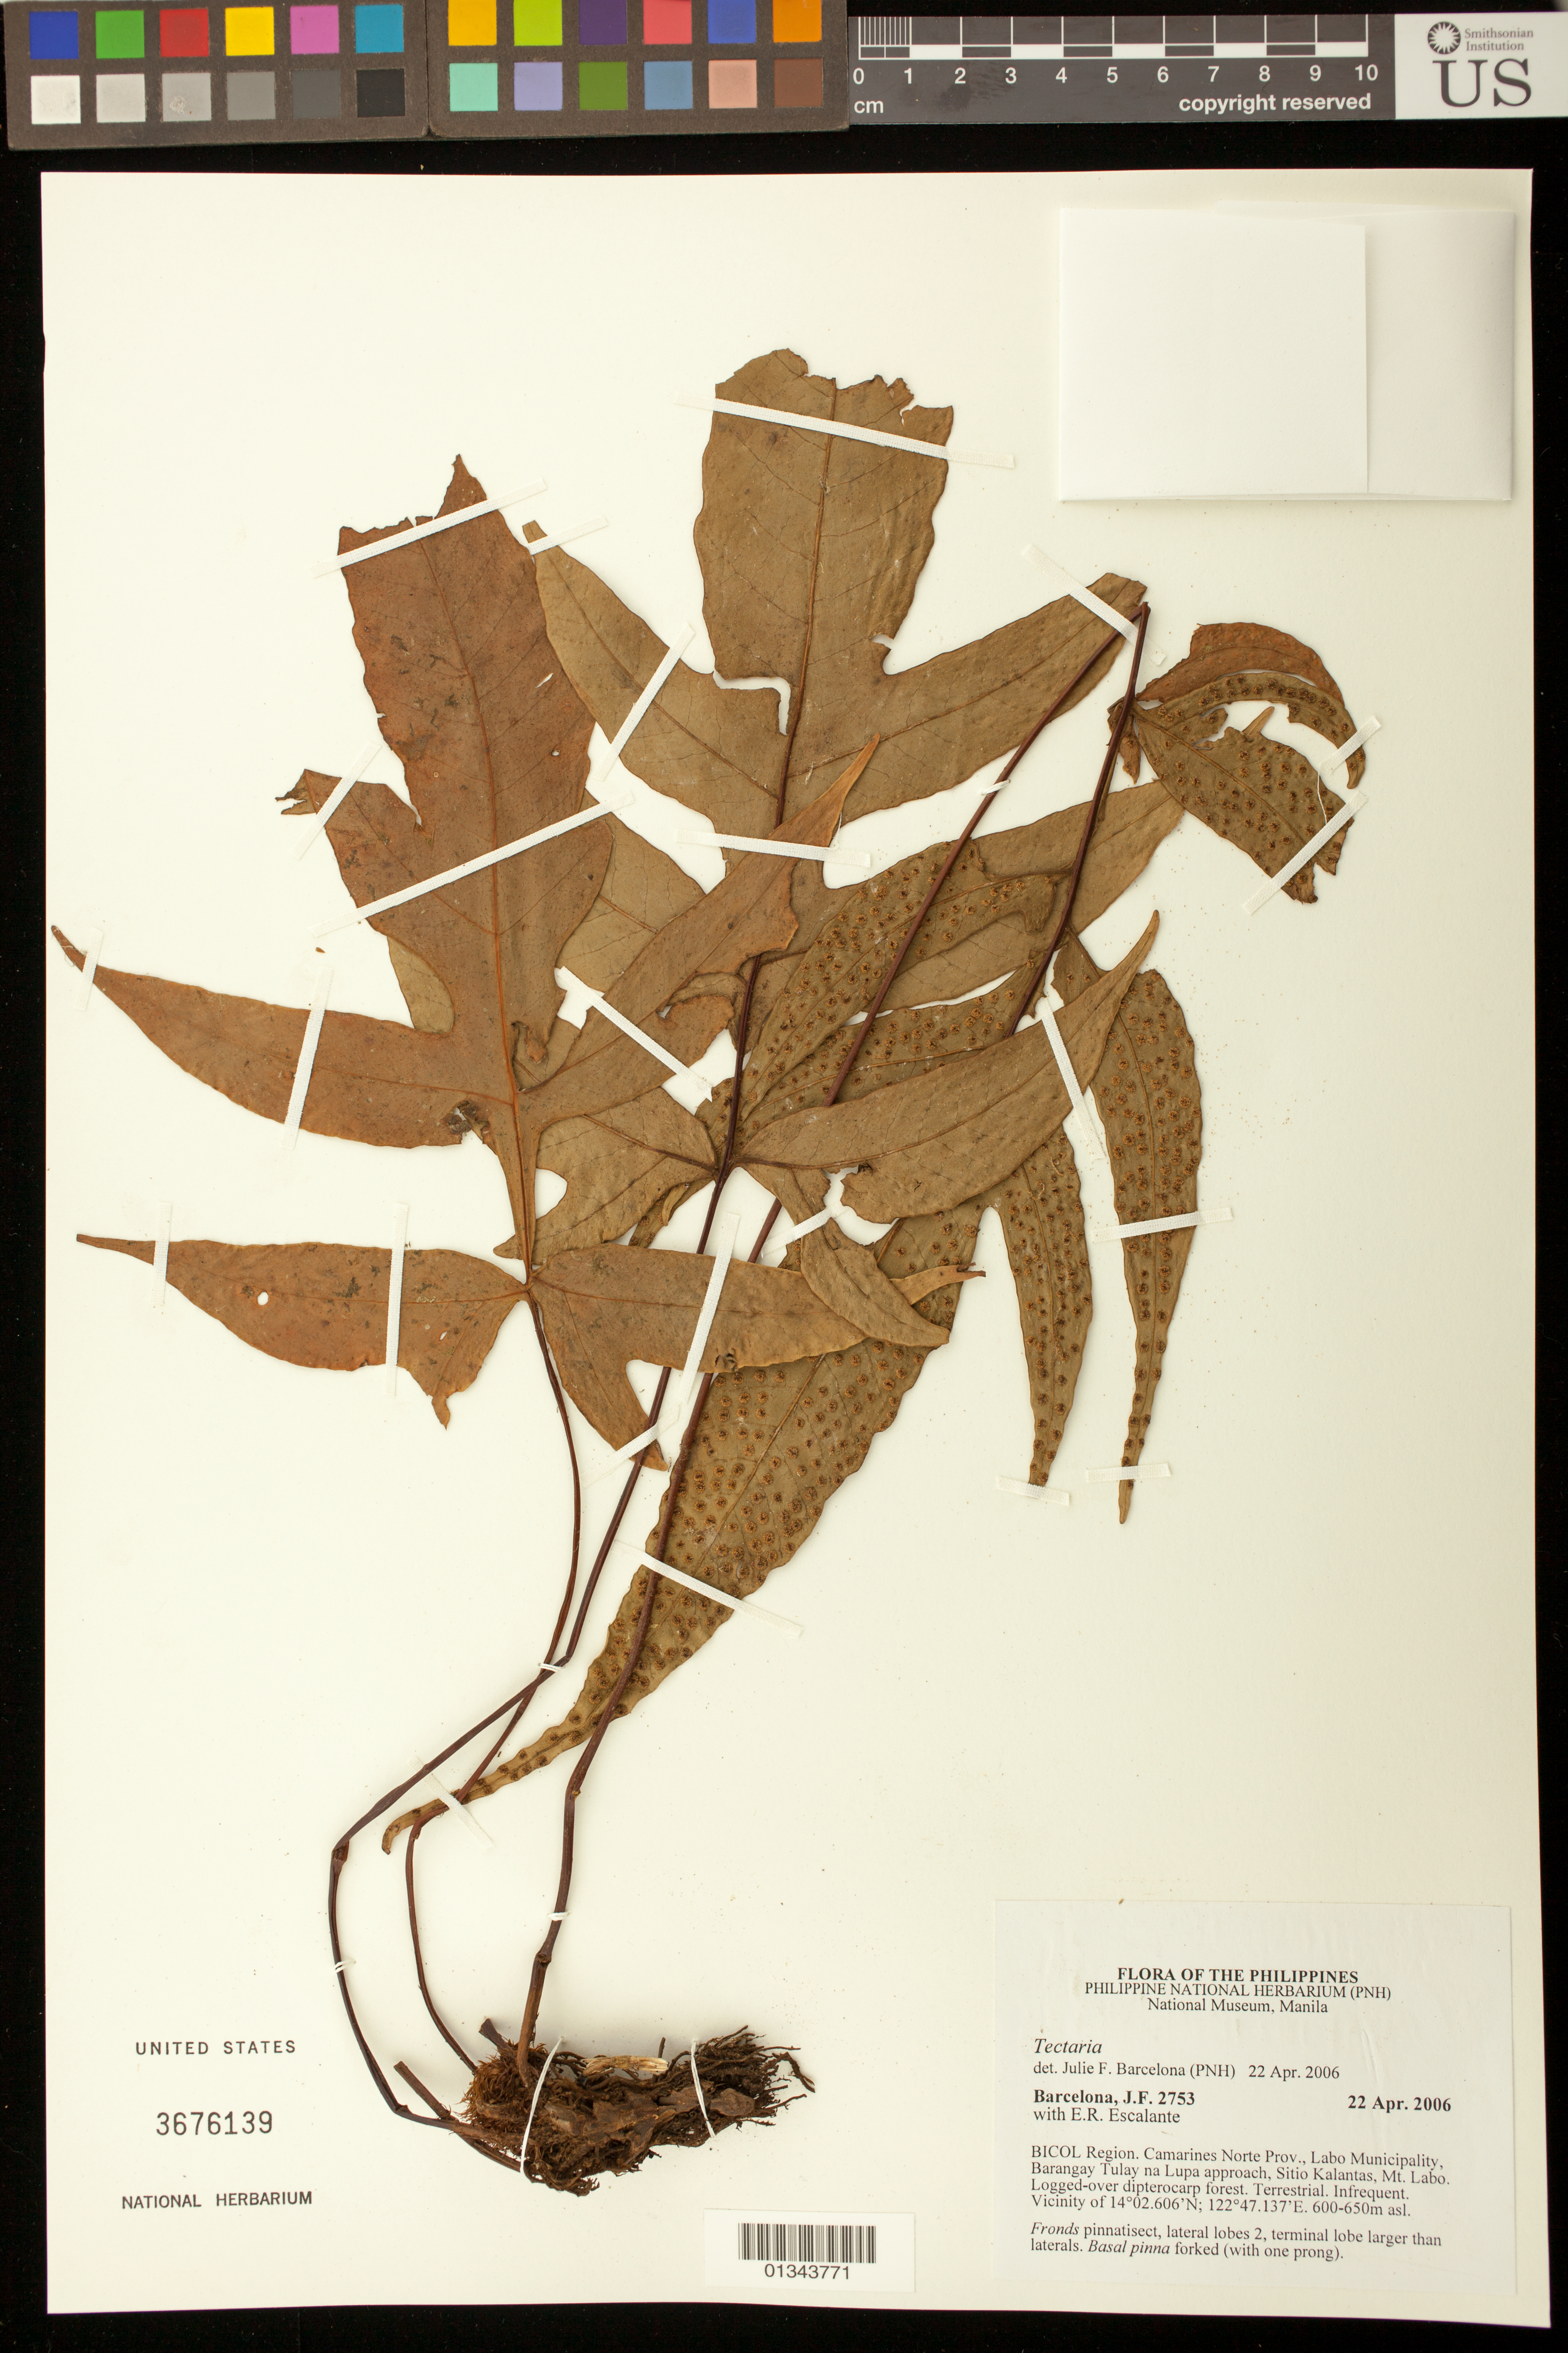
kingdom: Plantae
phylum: Tracheophyta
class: Polypodiopsida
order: Polypodiales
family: Tectariaceae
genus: Tectaria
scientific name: Tectaria sp.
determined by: Barcelona, J. F.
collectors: J. F. Barcelona & E. Escalante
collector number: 2753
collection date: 2006-04-22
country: Philippines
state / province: Bicol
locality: Region Camarines Norte Prov., Labo Municipality, Barangay Tulay na Lupa approach, Sitio Kalantas, Mt Labo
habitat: Logged-over dipterocarp forest.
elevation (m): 600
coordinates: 14 02.606 N, 122 47.137 E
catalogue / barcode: US 3676139